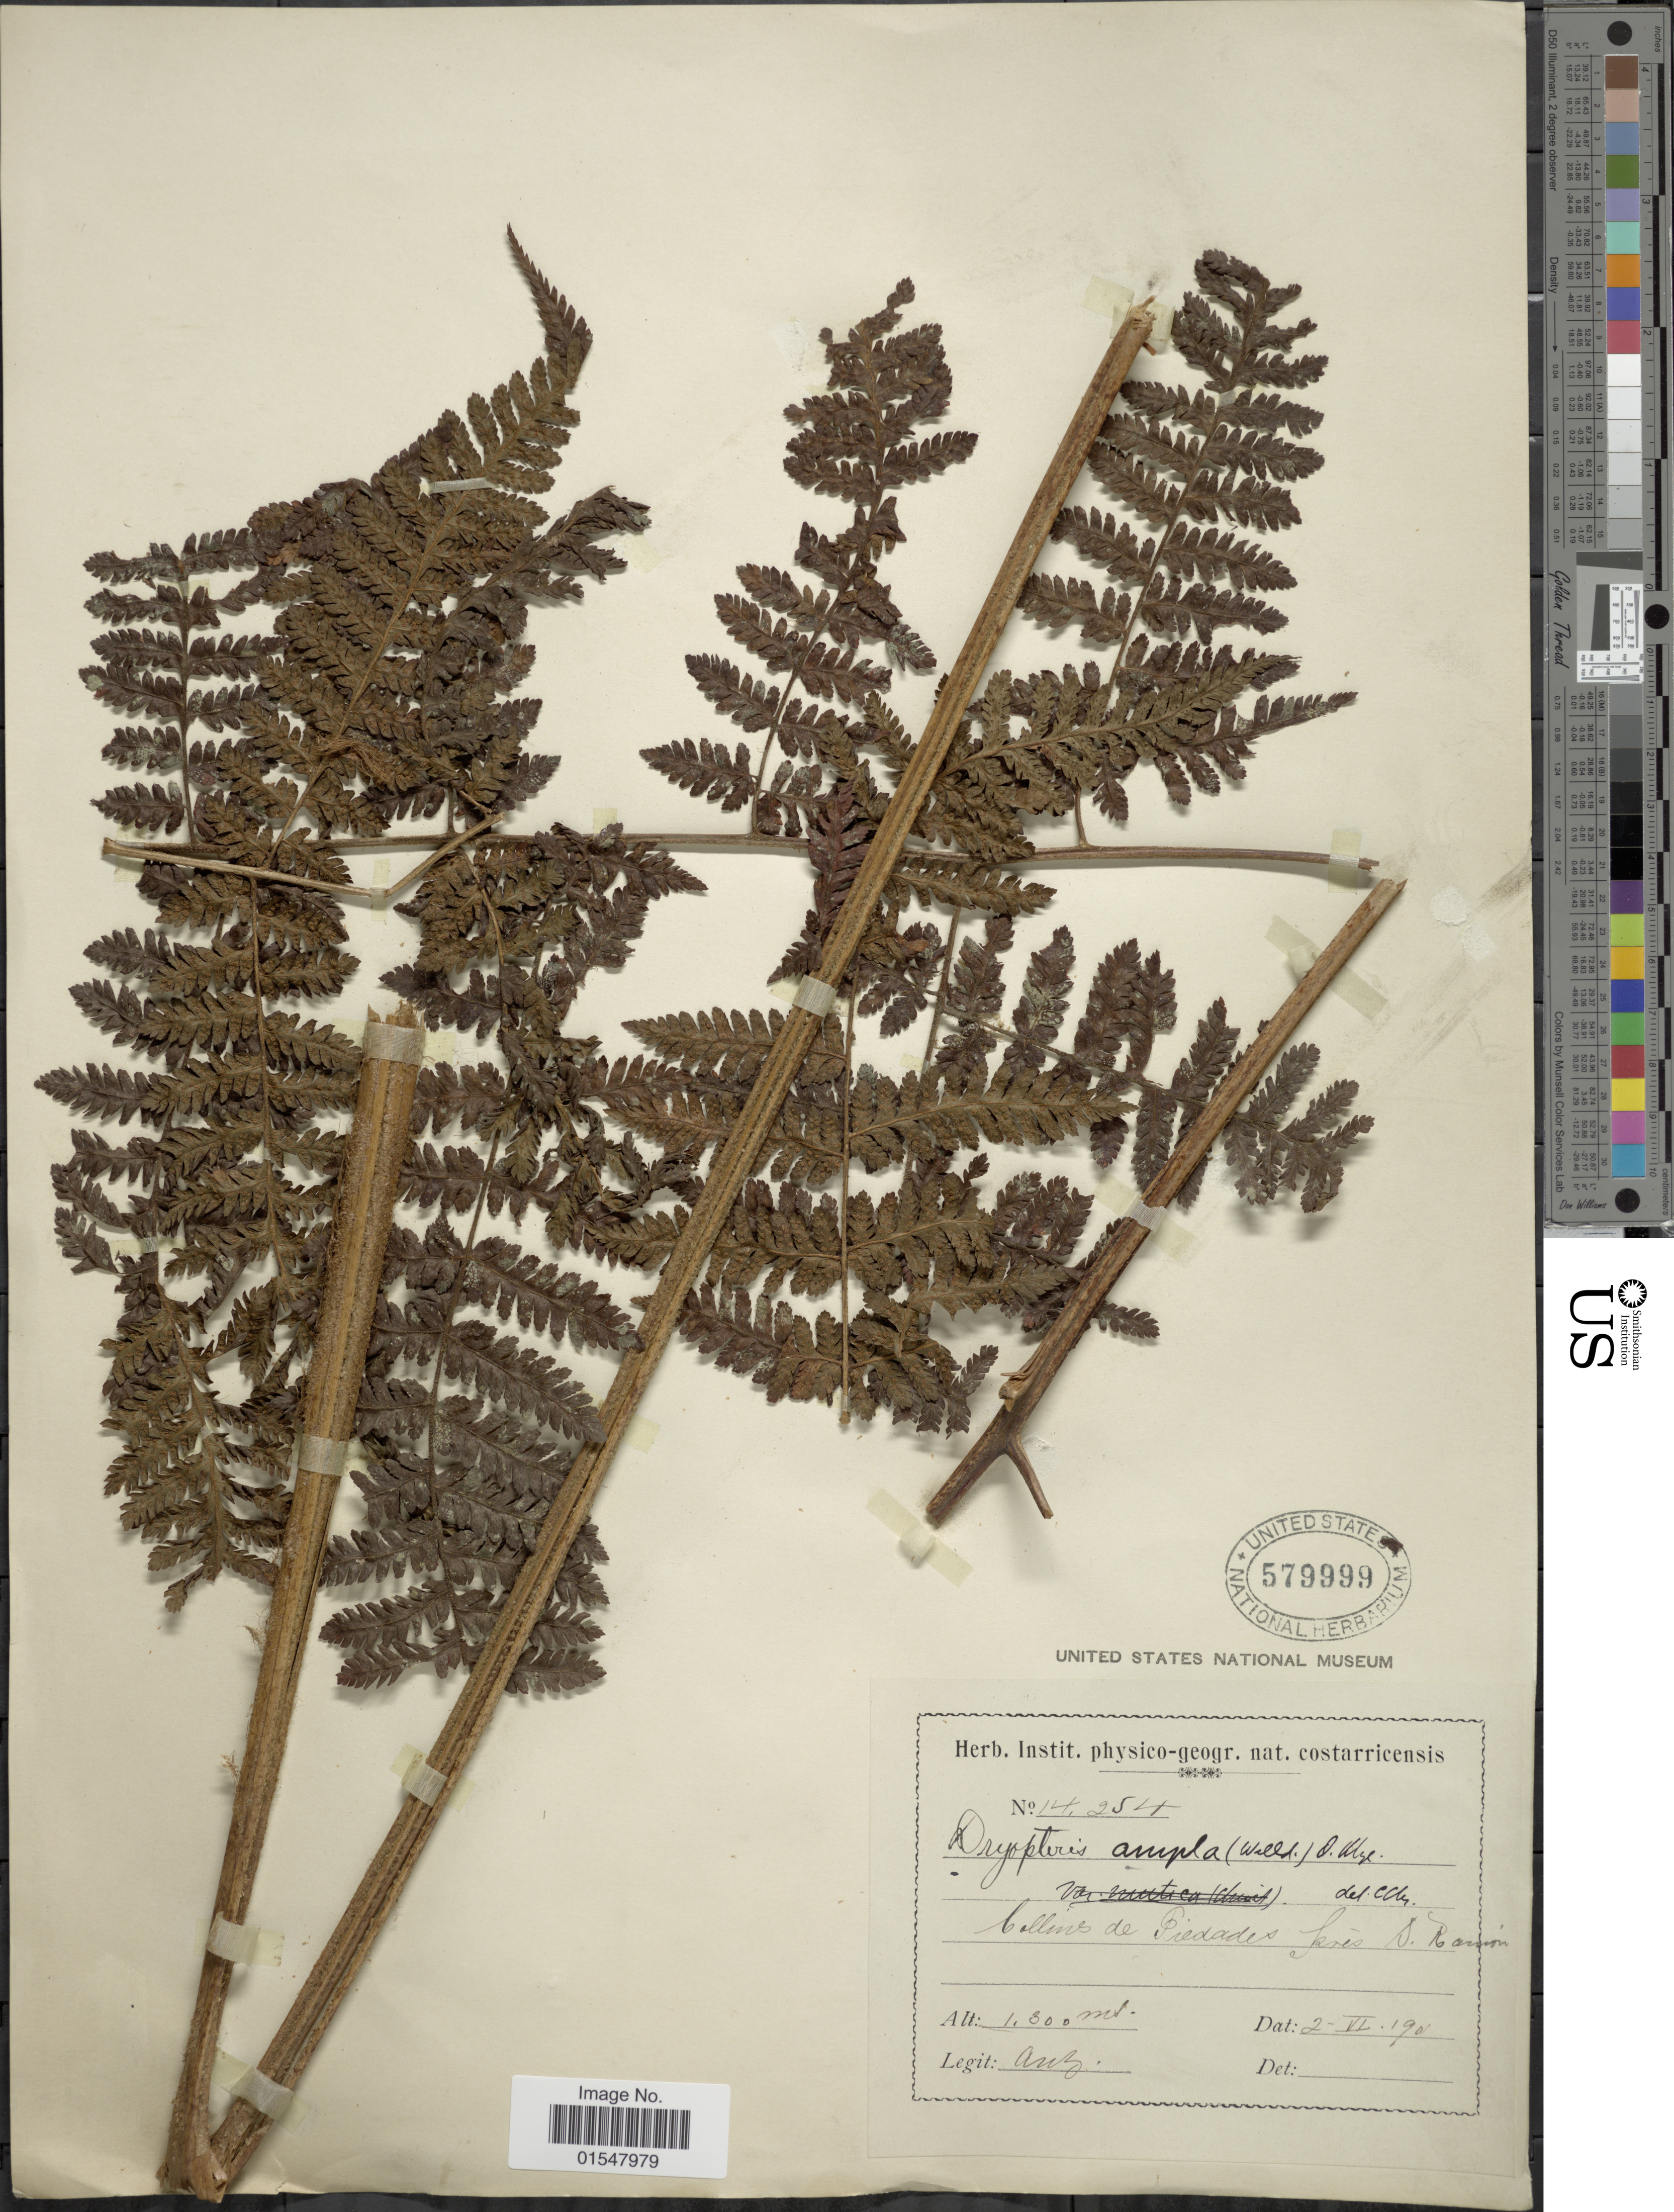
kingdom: Plantae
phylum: Tracheophyta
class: Polypodiopsida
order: Polypodiales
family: Dryopteridaceae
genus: Ctenitis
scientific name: Ctenitis sloanei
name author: (Poepp. ex Spreng.) C.V. Morton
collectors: ex Herb. Inst. Physico-Geogr. Nat. Costarricensis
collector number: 14254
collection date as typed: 1901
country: Costa Rica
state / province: Alajuela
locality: Collines de Piedades près S. Ramón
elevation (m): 1300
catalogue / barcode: US 579999